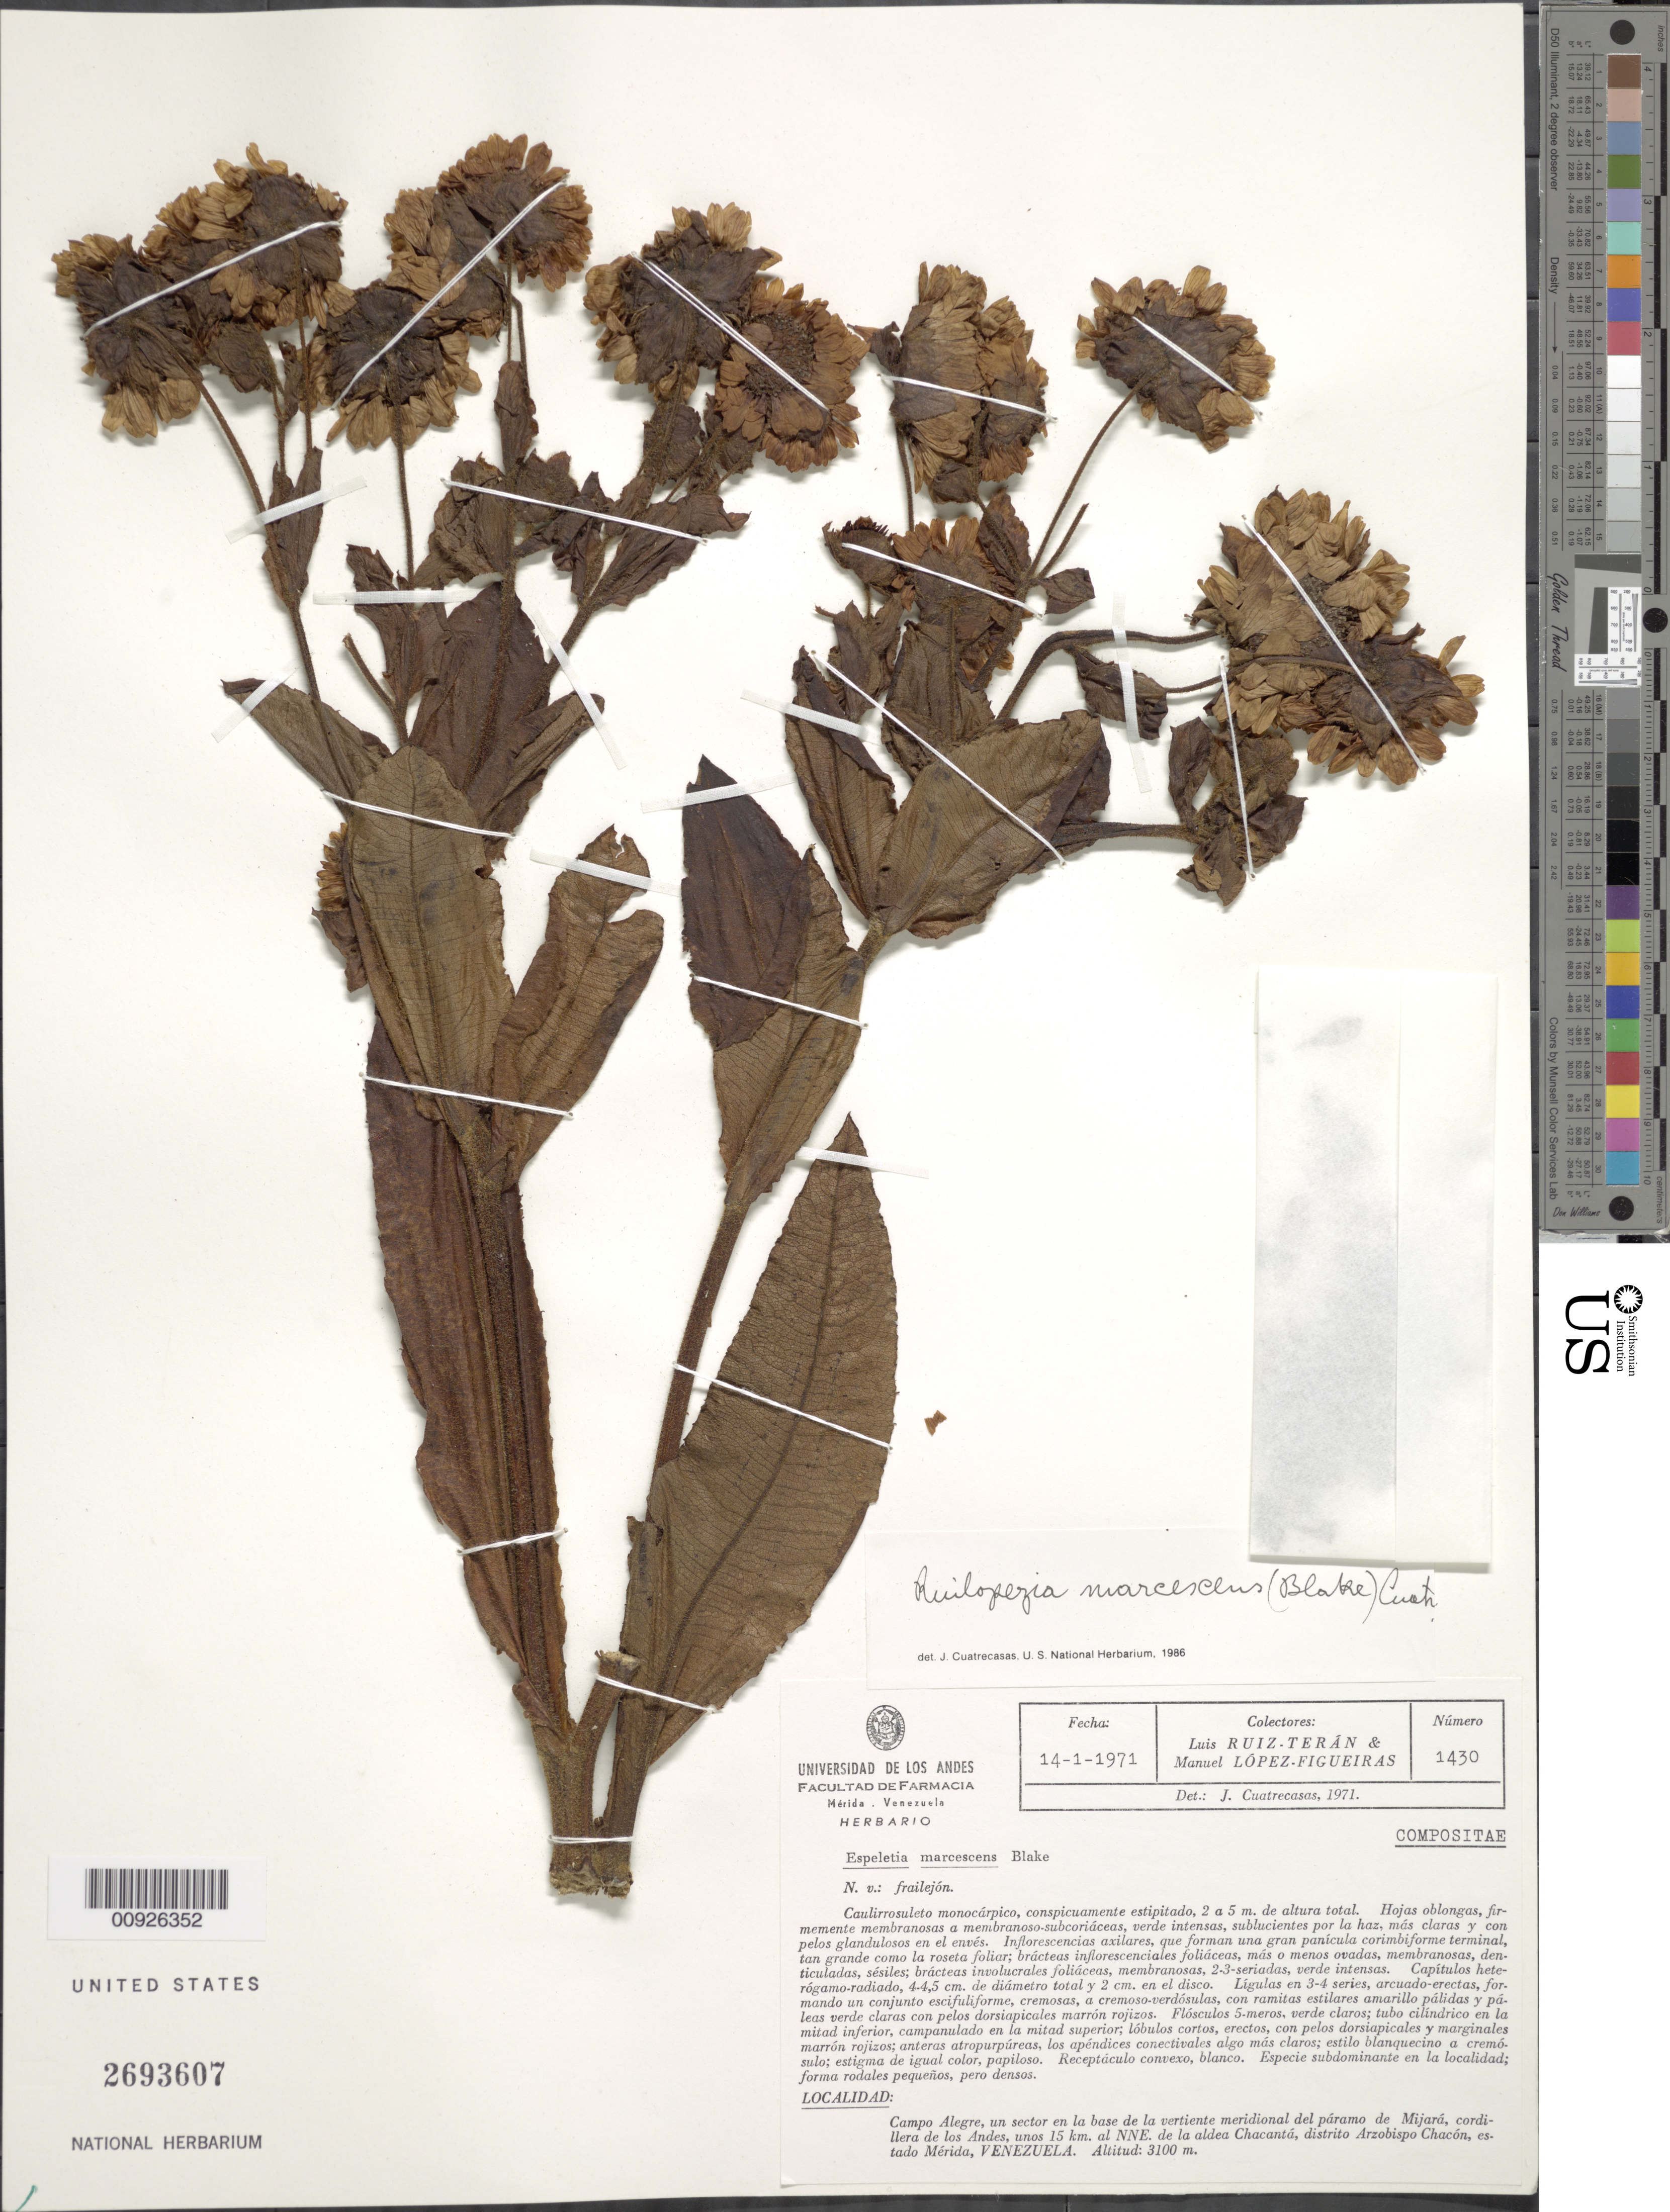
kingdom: Plantae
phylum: Tracheophyta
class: Magnoliopsida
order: Asterales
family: Asteraceae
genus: Ruilopezia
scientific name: Ruilopezia marcescens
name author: (S.F. Blake) Cuatrec.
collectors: L. E. Ruíz-Terán & M. López Figueiras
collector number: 1430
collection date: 1971-01-14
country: Venezuela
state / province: Mérida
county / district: Arzobispo Chacón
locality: P. de Mijará. Campo Alegre, un sector en la base de la vertiente meridional del páramo de Mijará, Cordillera de los Andes, a unos 15 km al NNE de la aldea Chacantá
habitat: Forma rodales pequeños, pero no densos. Especie subdominante en la localidad.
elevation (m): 3100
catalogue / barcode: US 2693607